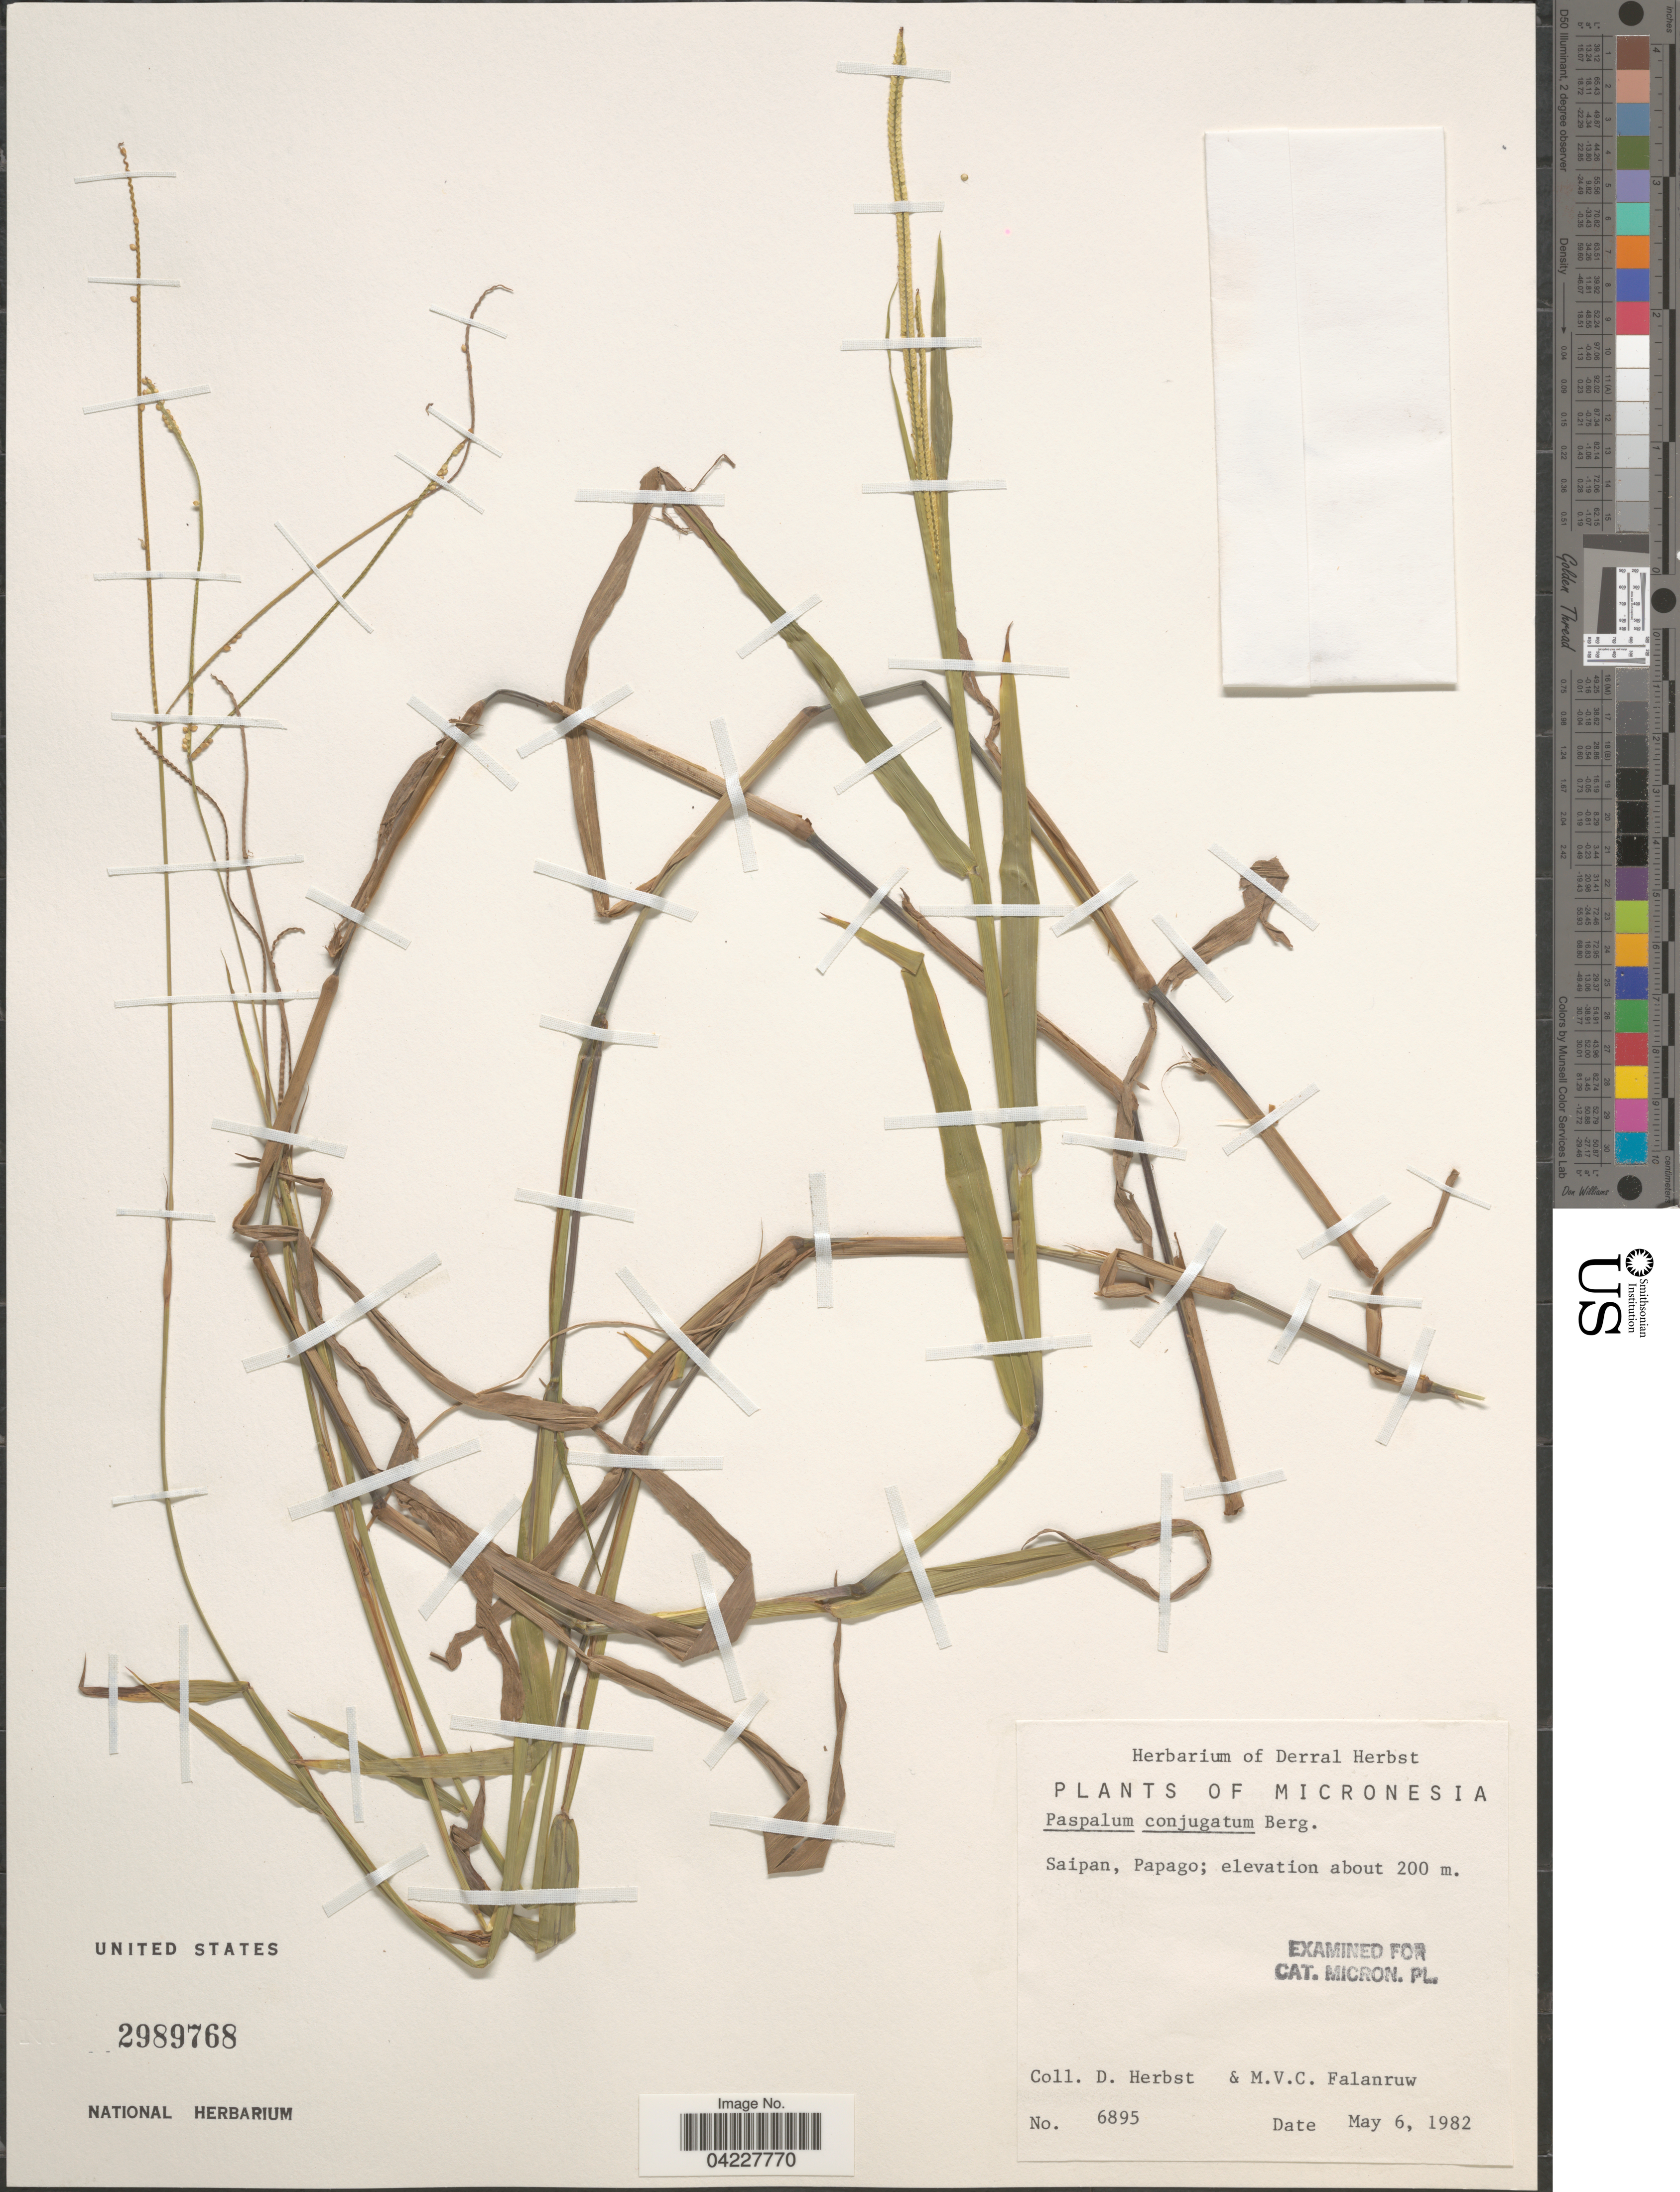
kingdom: Plantae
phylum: Tracheophyta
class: Liliopsida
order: Poales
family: Poaceae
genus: Paspalum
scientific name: Paspalum conjugatum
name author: P.J. Bergius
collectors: D. R. Herbst & M. V. Falanruw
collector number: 6895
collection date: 1982-05-06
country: Northern Mariana Islands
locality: Micronesia. Saipan, Papago.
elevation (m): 200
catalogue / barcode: US 2989768